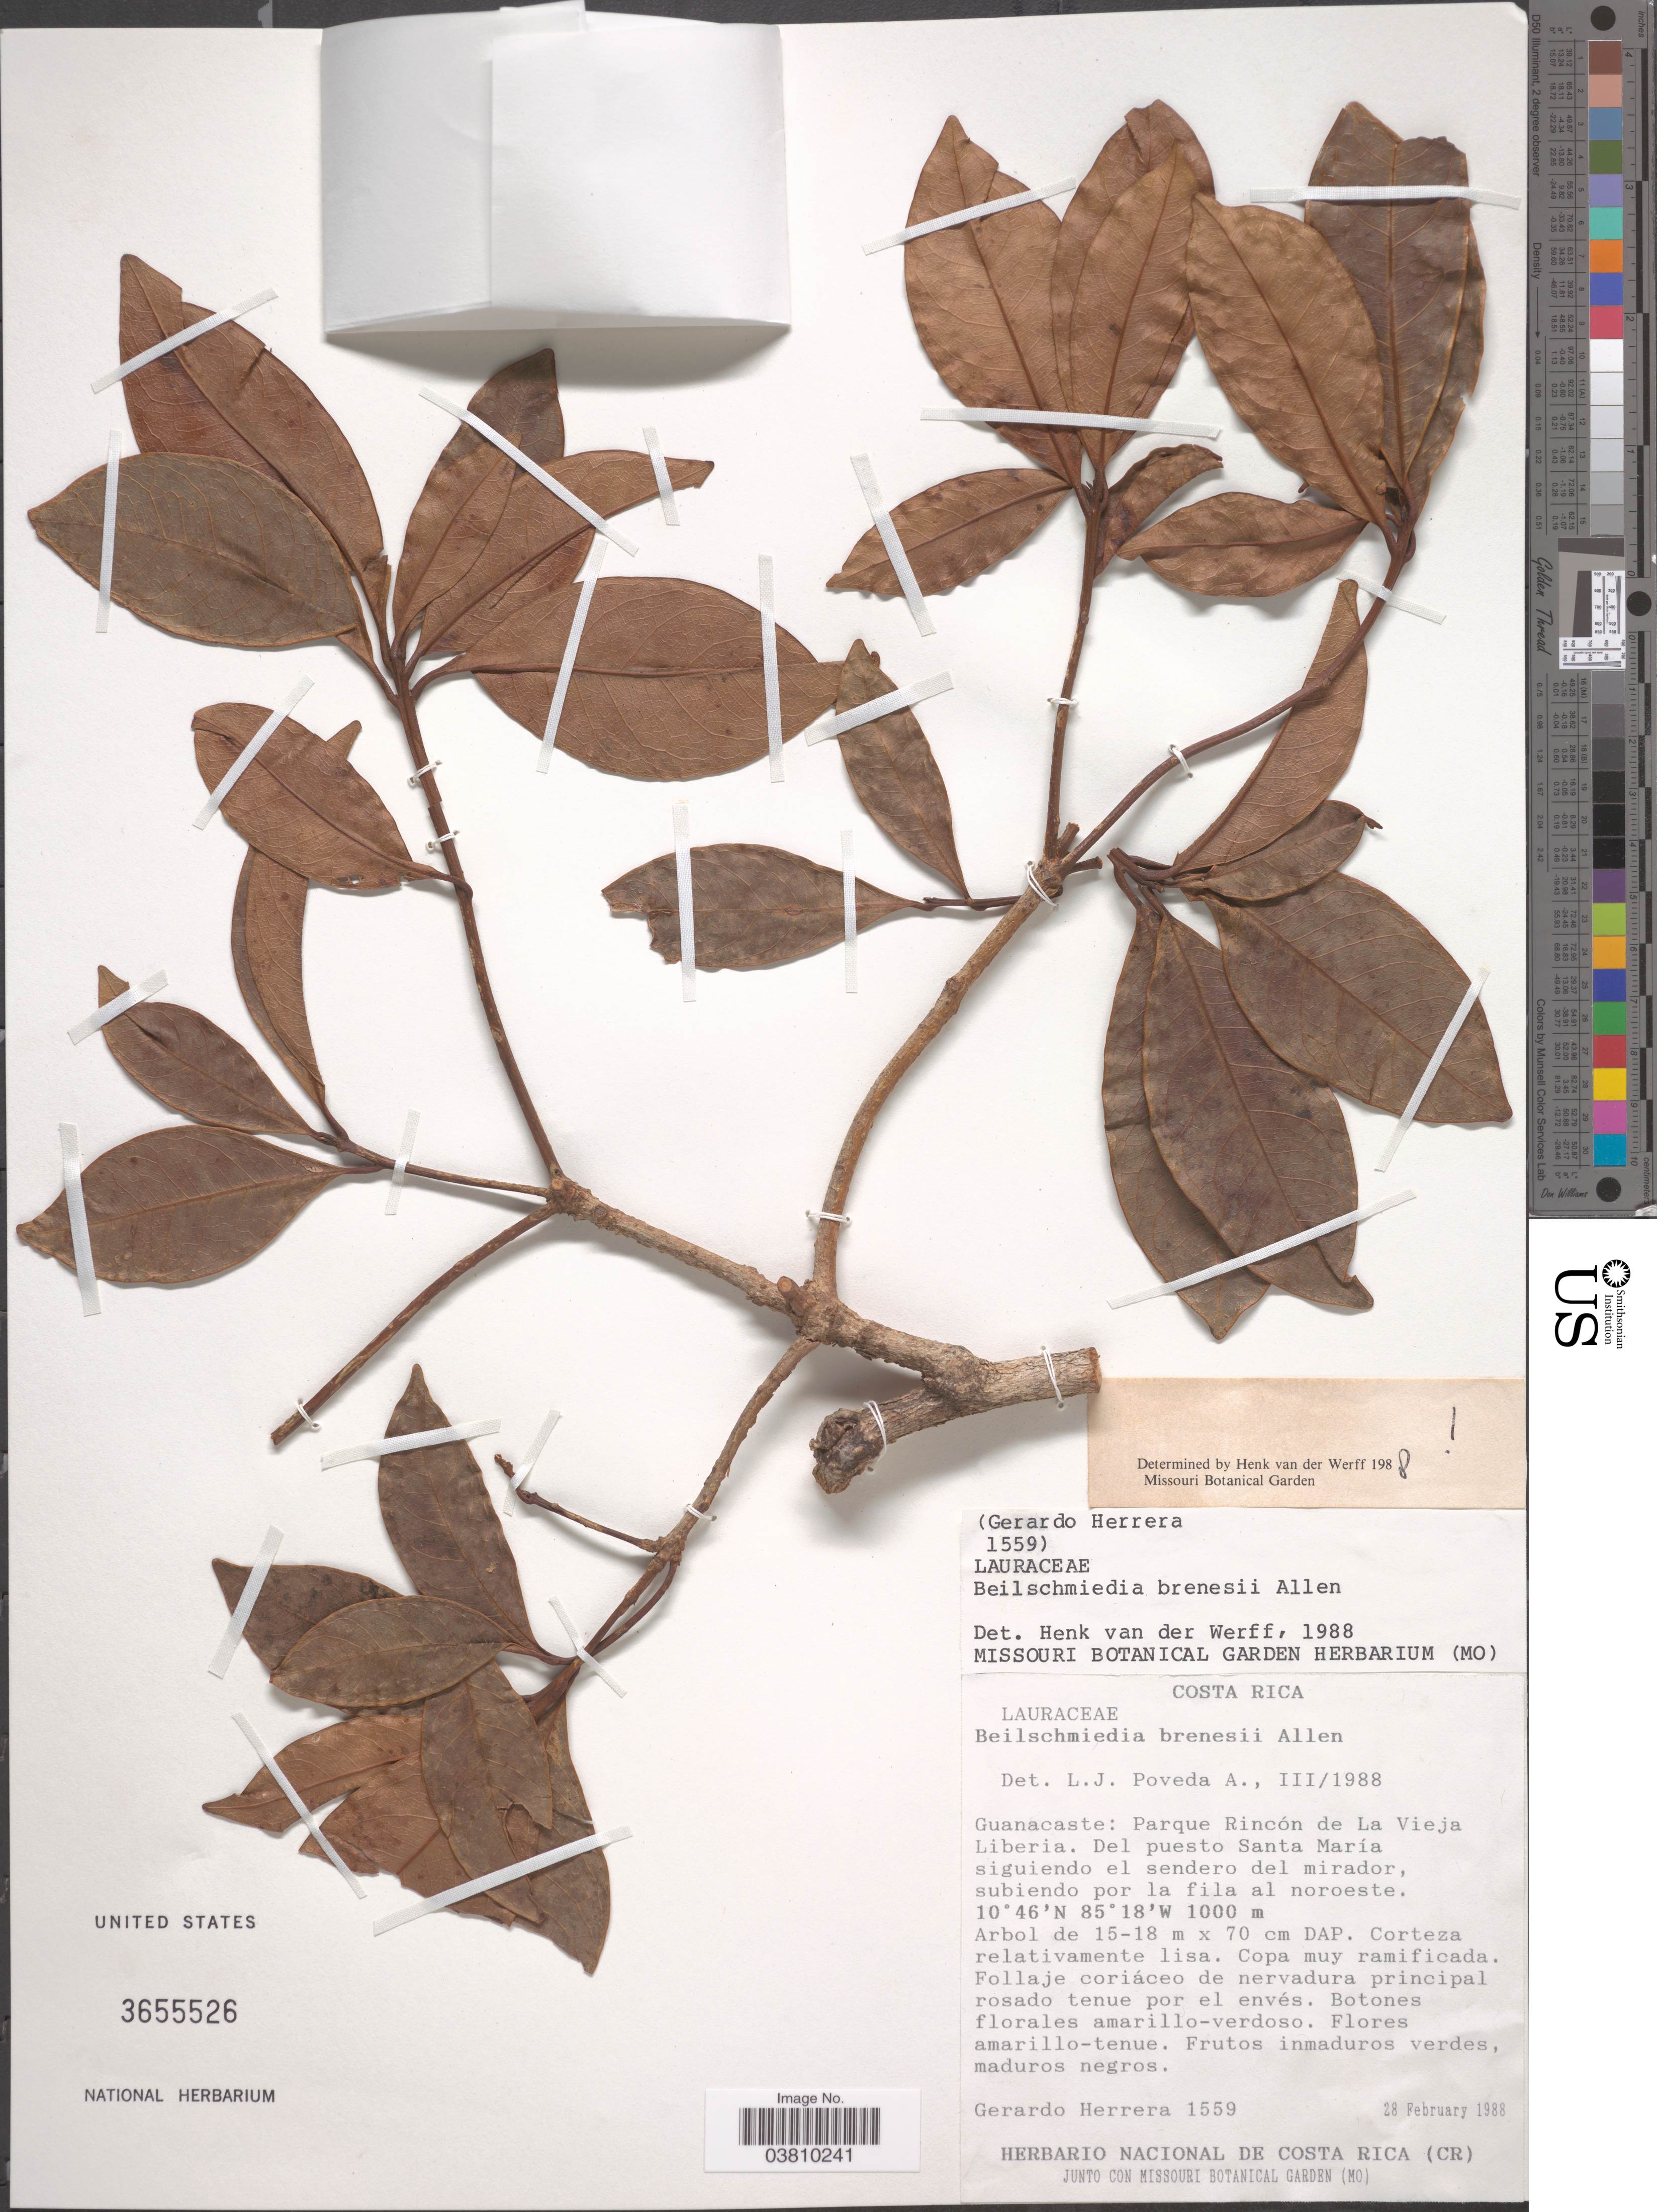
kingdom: Plantae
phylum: Tracheophyta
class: Magnoliopsida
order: Laurales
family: Lauraceae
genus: Beilschmiedia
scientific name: Beilschmiedia pendula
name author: (Sw.) Hemsl.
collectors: G. Herrera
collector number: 1559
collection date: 1988-02-28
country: Costa Rica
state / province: Guanacaste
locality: Parque Rincón de La Vieja Liberia. Del puesto Santa María siguiendo el sendero del mirador, subiendo por la fila al noroeste.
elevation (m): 1000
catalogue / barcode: US 3655526